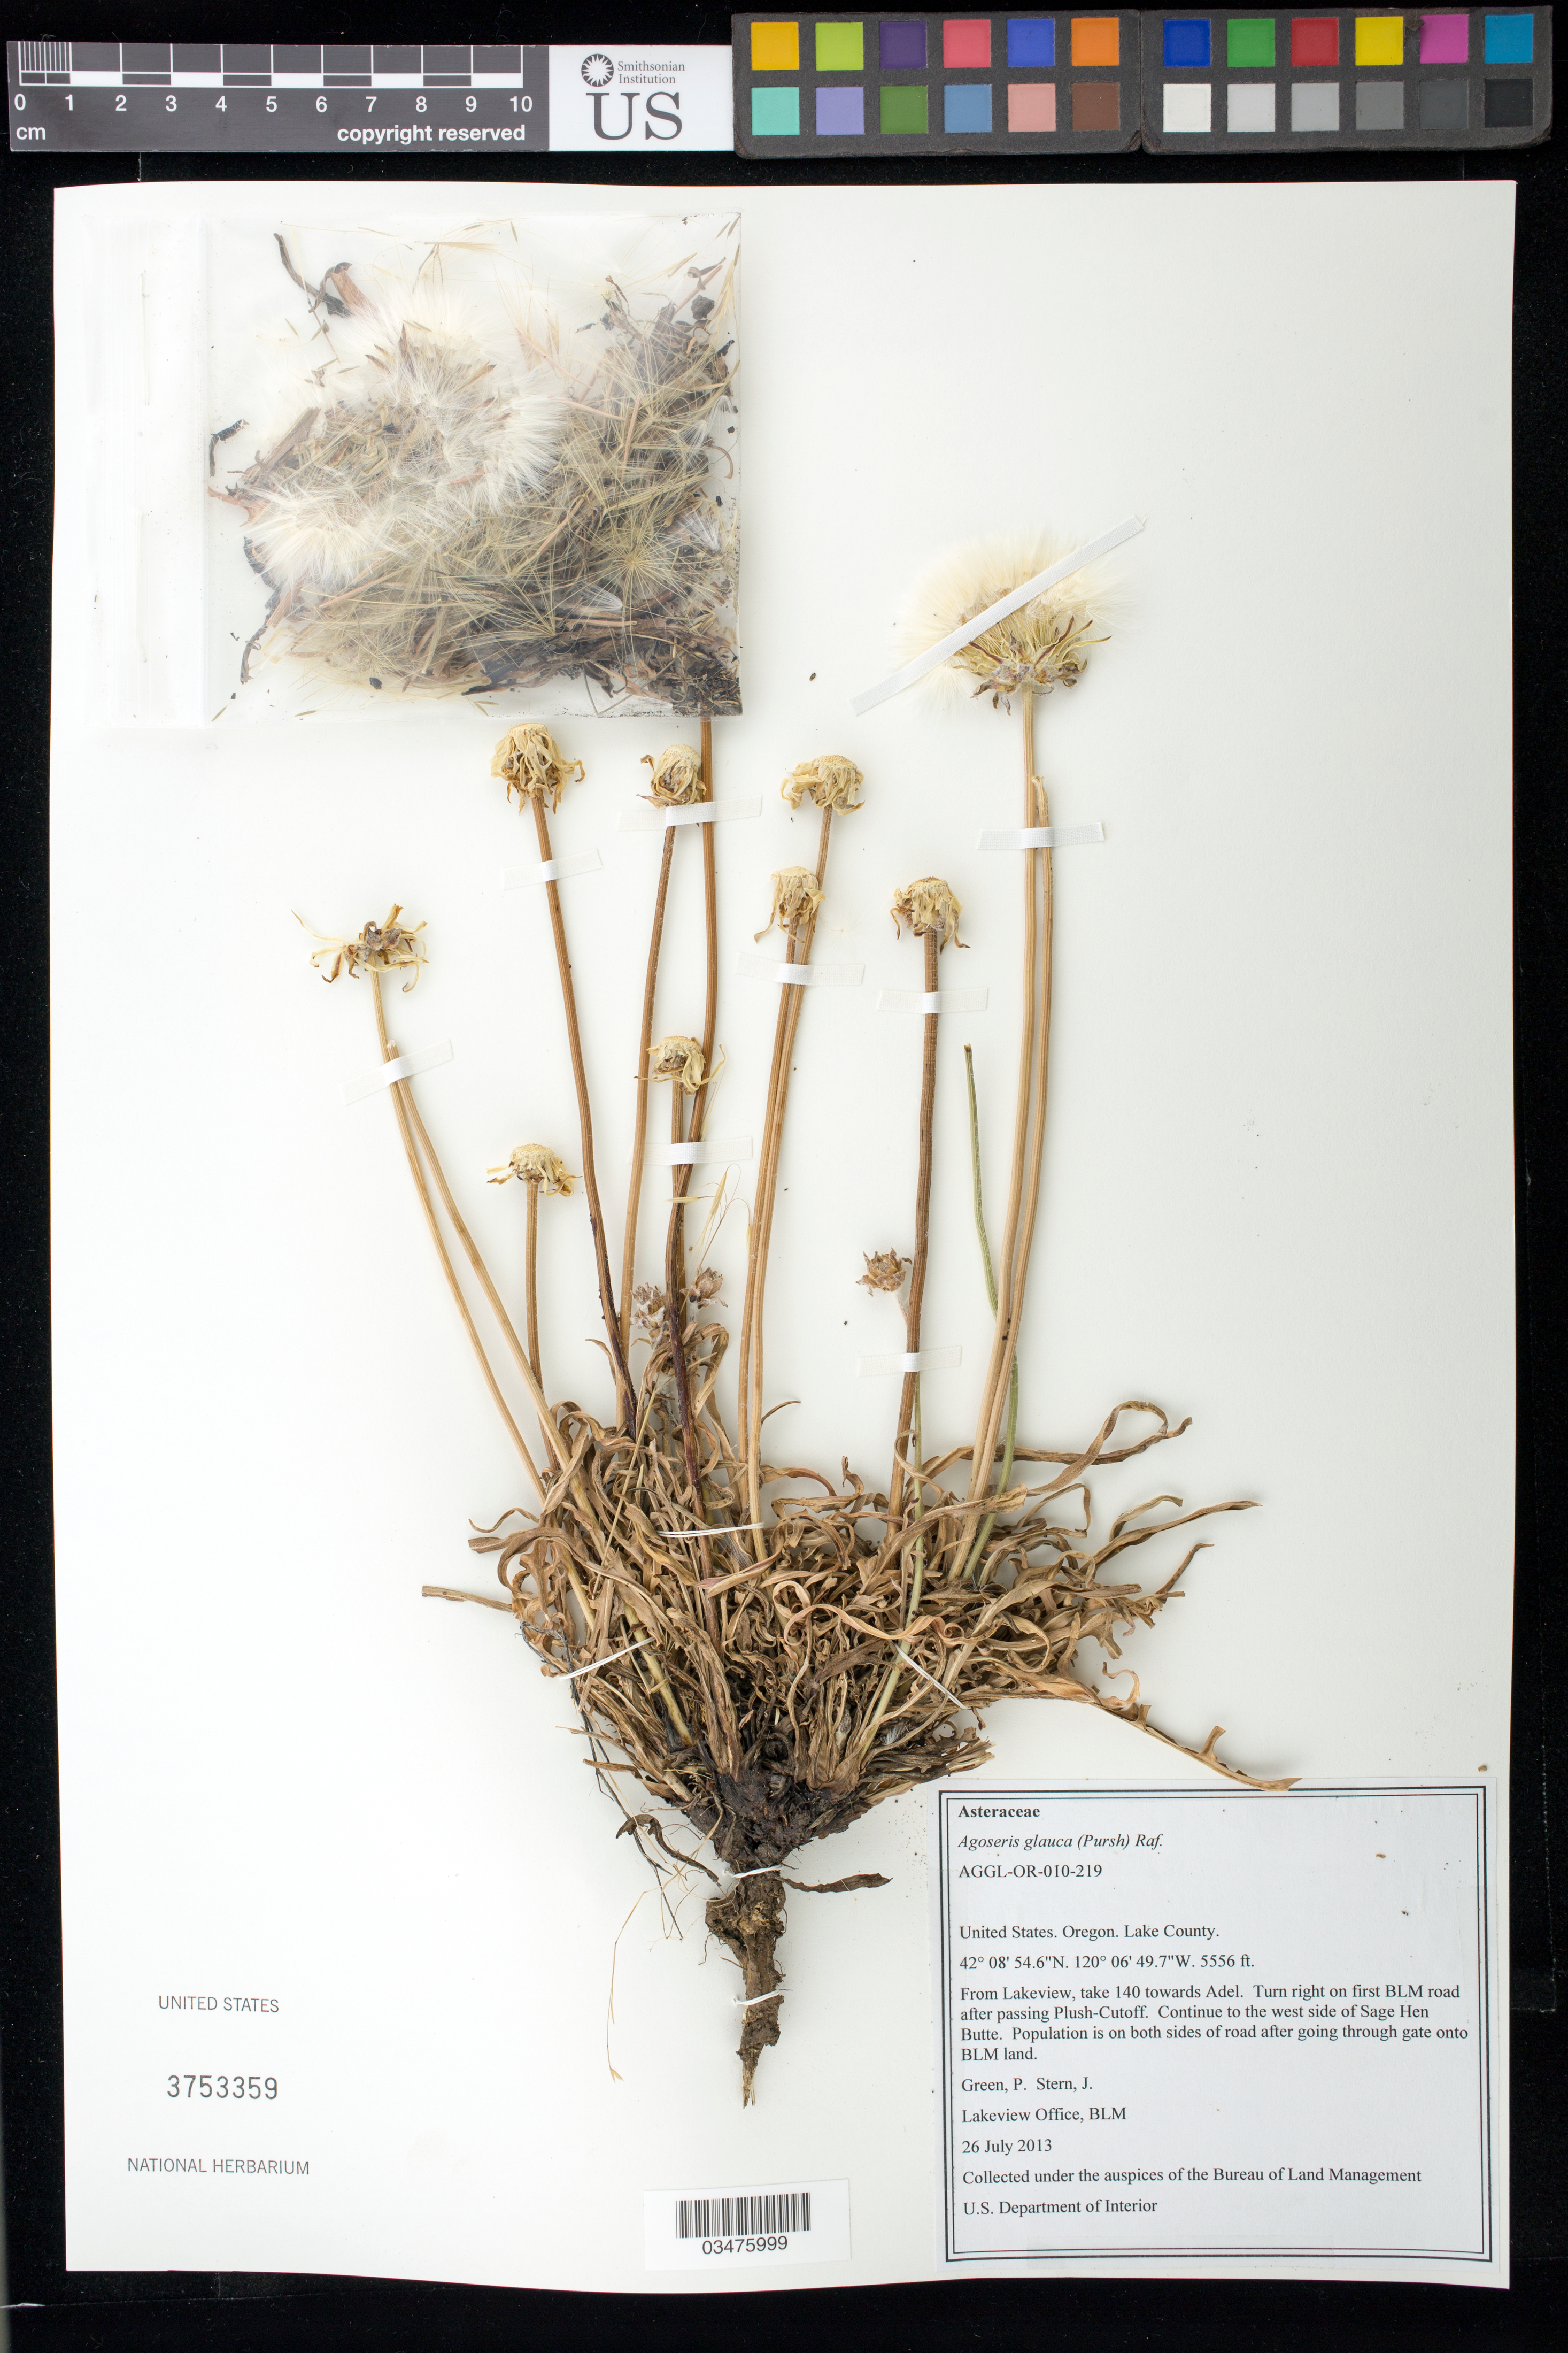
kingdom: Plantae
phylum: Tracheophyta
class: Magnoliopsida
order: Asterales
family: Asteraceae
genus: Agoseris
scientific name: Agoseris glauca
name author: (Pursh) Raf.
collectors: P. Green & J. Stern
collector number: AGGL-OR-010-219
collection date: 2013-07-26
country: United States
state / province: Oregon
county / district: Lake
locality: West side of Sage Hen Butte.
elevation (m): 1693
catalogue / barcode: US 3753359